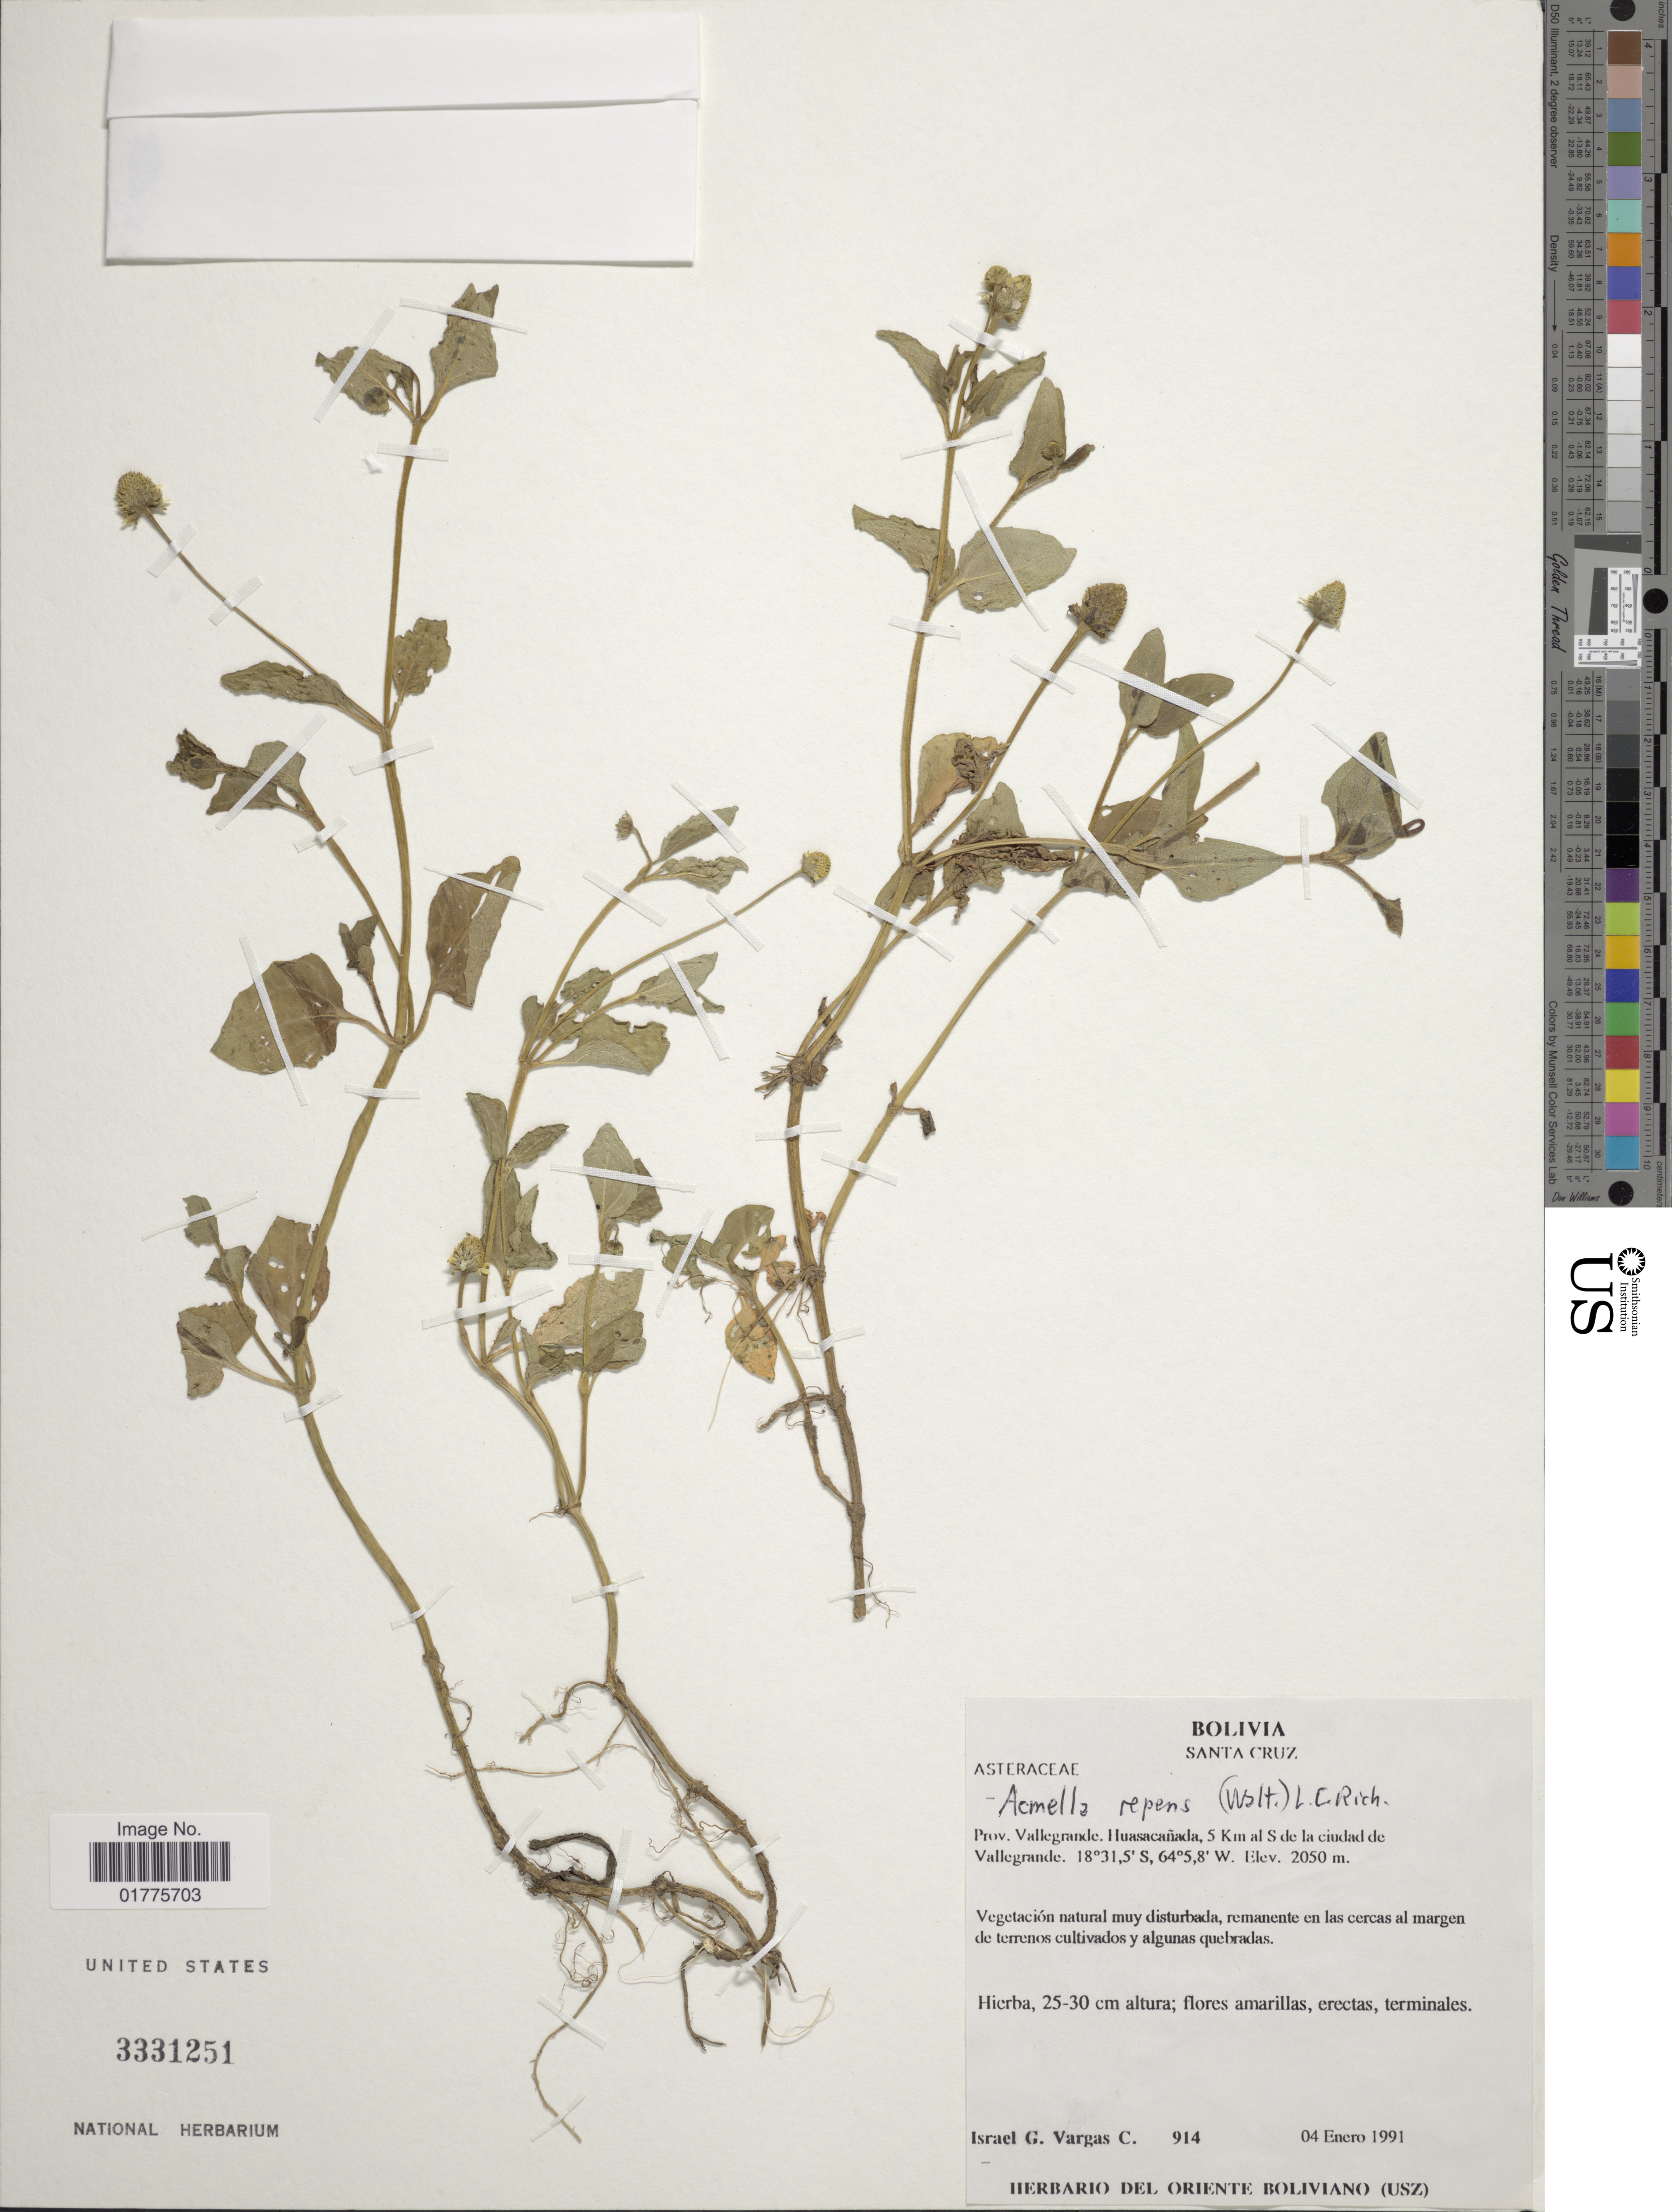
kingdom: Plantae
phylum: Tracheophyta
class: Magnoliopsida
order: Asterales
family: Asteraceae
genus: Acmella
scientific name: Acmella repens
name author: (Walter) Rich.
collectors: I. Vargas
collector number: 914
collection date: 1991-01-04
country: Bolivia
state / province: Santa Cruz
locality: Prov. Vallegrande, HGuasacañada, 5 km al S de la ciudad de Vallegrande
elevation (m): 2050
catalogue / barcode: US 3331251